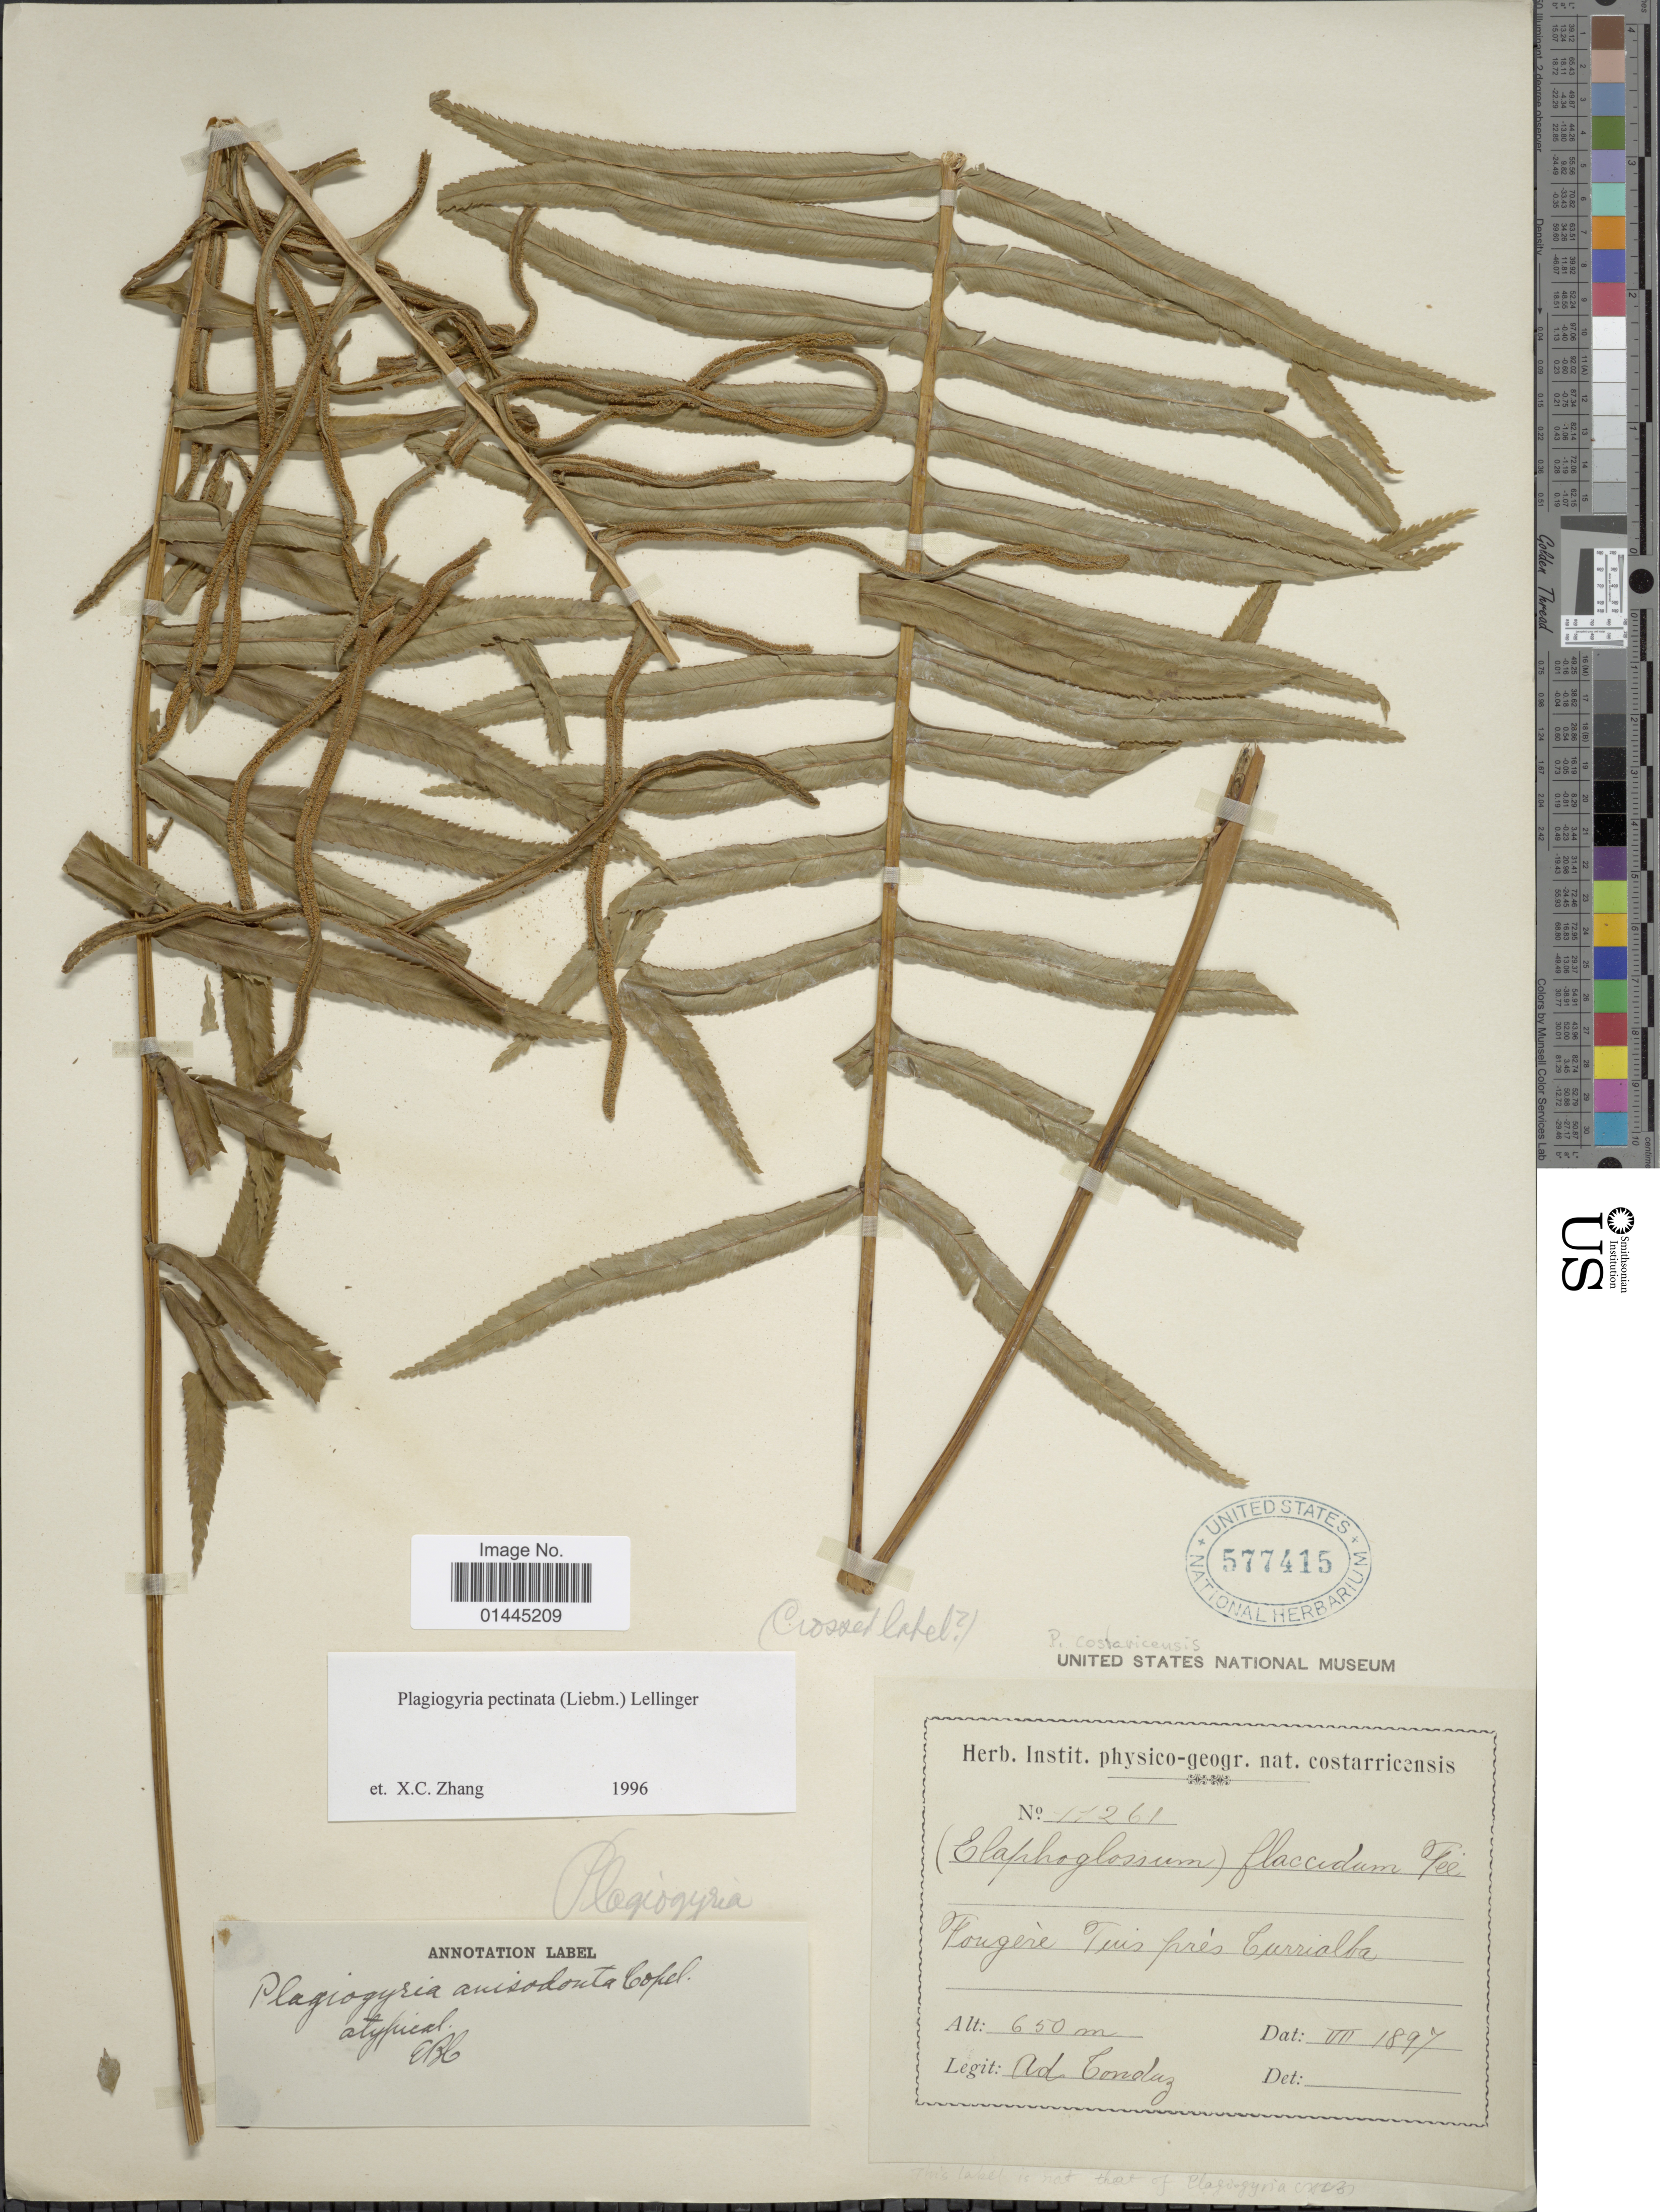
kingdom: Plantae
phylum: Tracheophyta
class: Polypodiopsida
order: Cyatheales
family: Plagiogyriaceae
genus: Plagiogyria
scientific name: Plagiogyria costaricensis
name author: Mett. ex Kuhn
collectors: A. Tonduz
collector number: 11261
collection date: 1897-07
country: Costa Rica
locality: Fougere Tenis pres Turrialba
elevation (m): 650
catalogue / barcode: US 577415